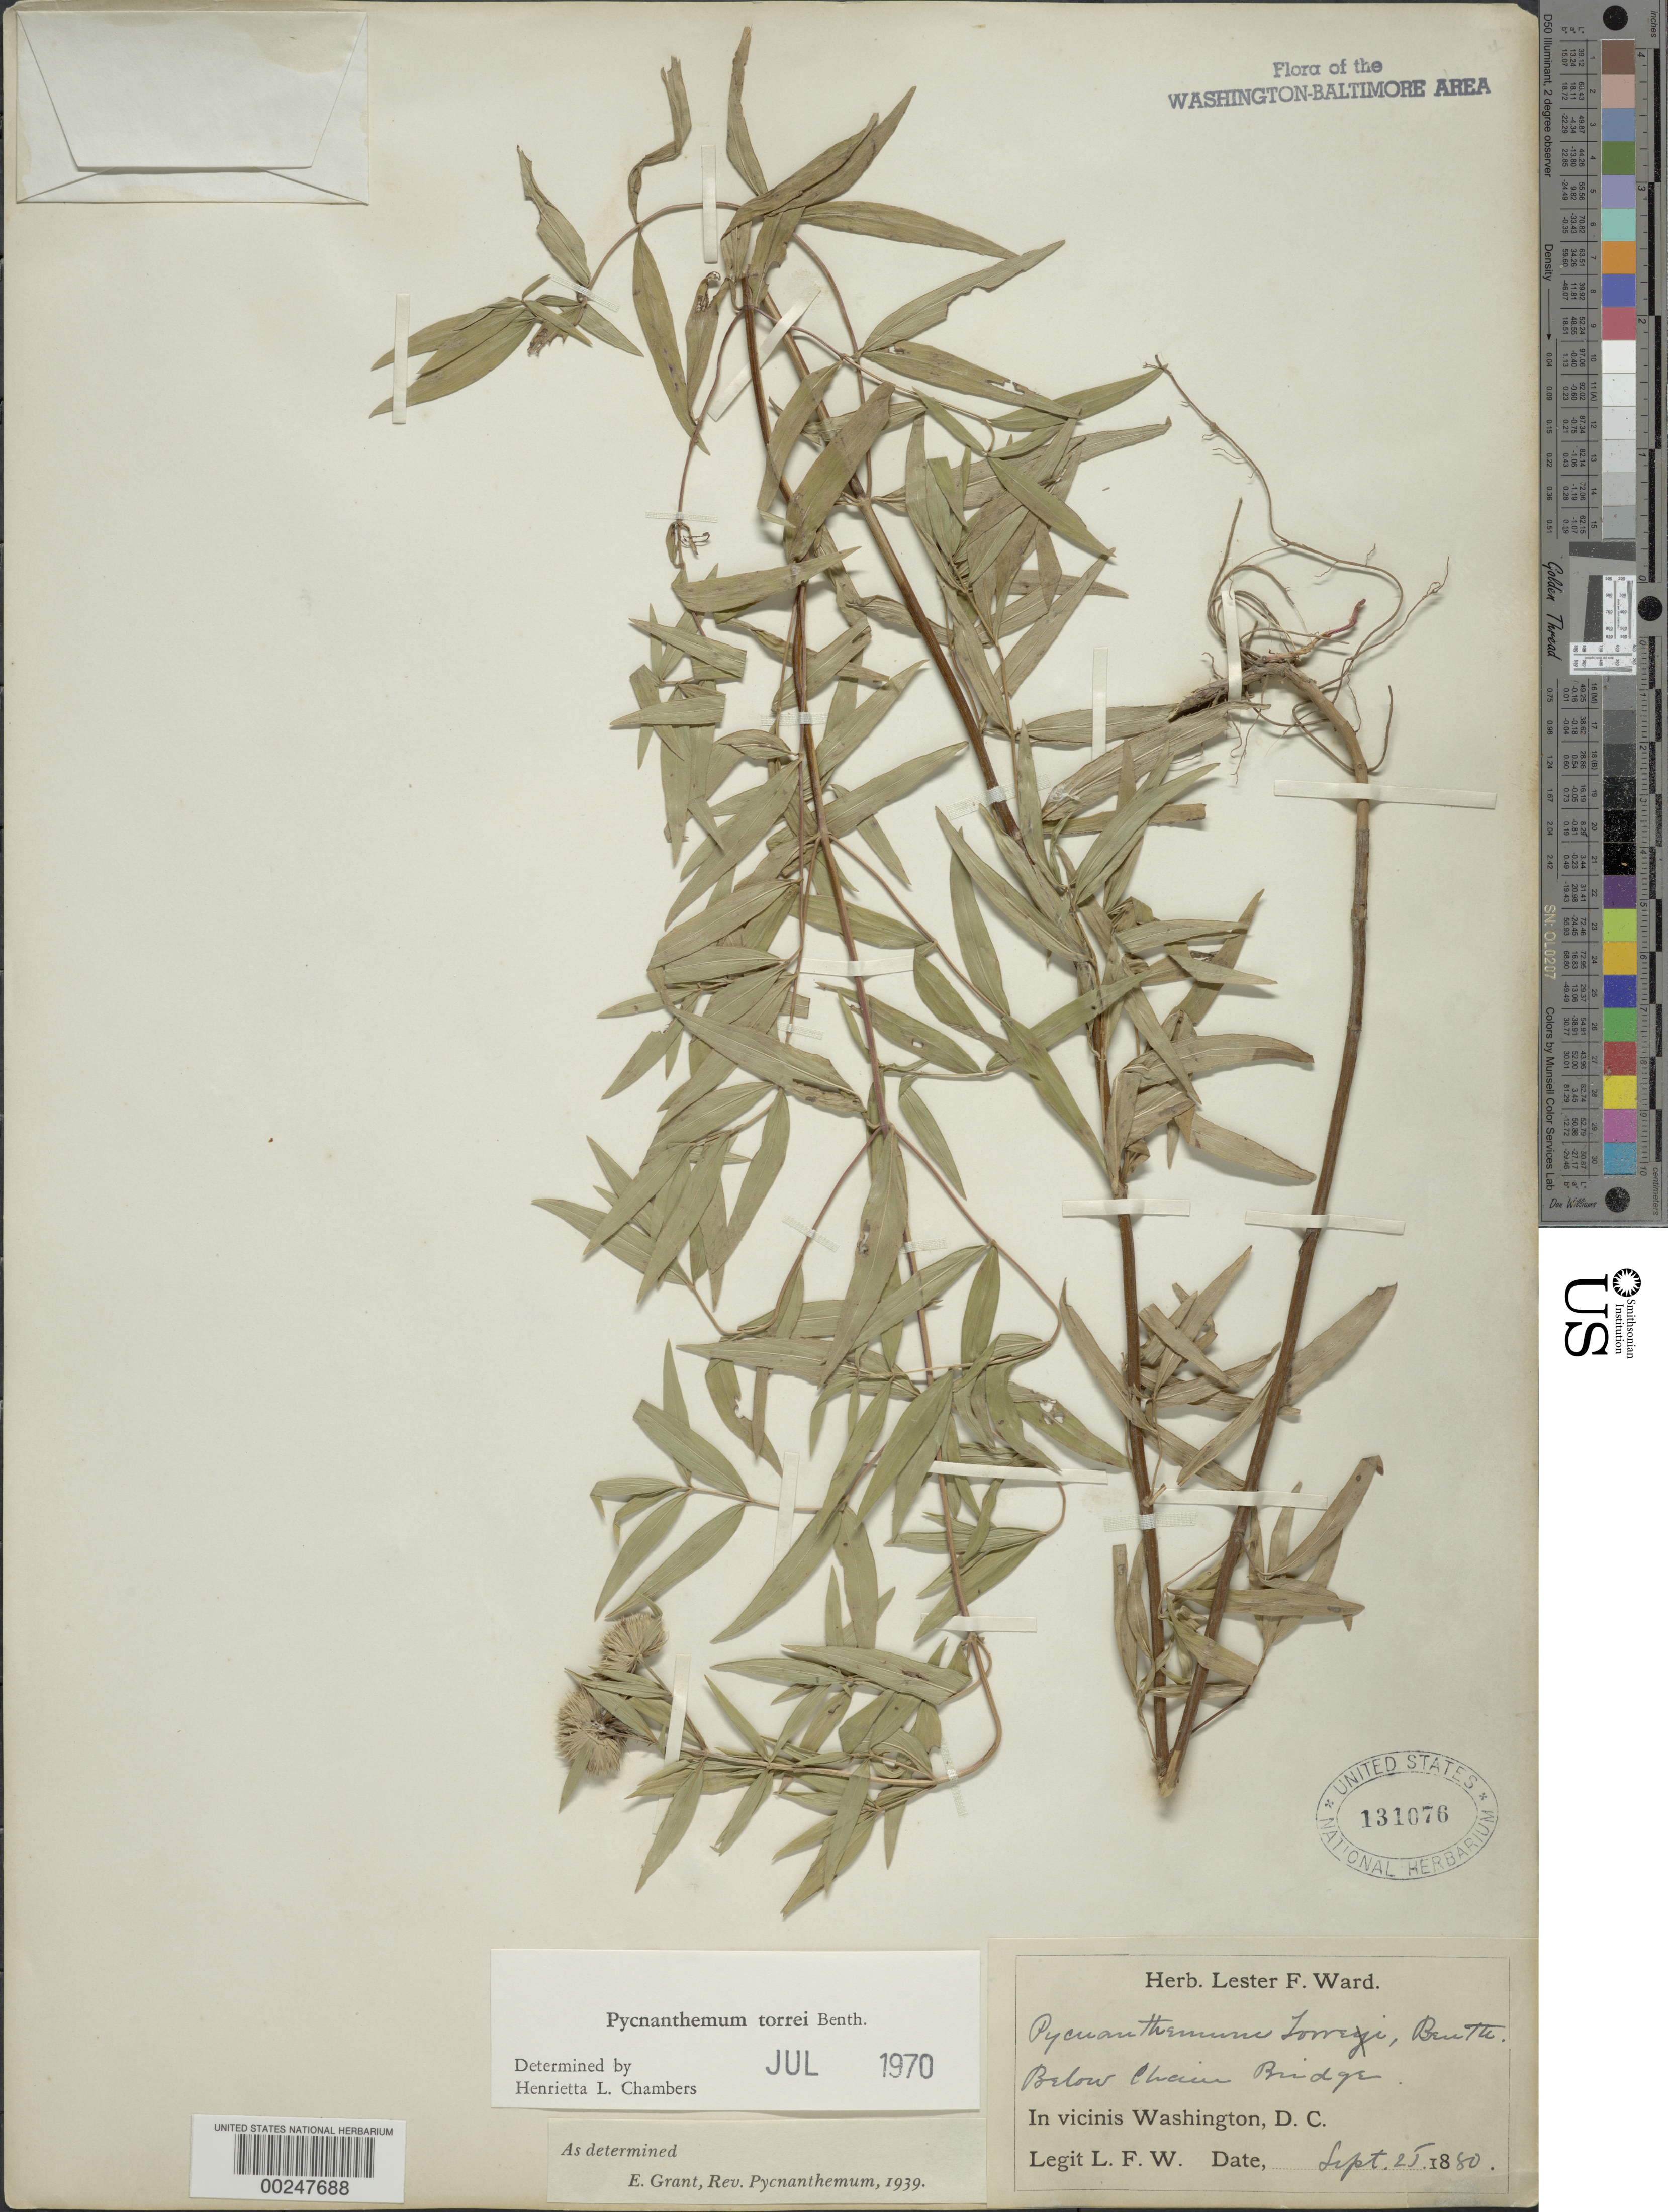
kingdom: Plantae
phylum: Tracheophyta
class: Magnoliopsida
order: Lamiales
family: Lamiaceae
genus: Pycnanthemum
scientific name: Pycnanthemum torreyi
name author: Benth.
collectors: E. S. Ward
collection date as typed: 25 Sep 1880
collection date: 1880-09-25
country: United States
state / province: District of Columbia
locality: Below Chain Bridge C. and O. Canal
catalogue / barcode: US 131076